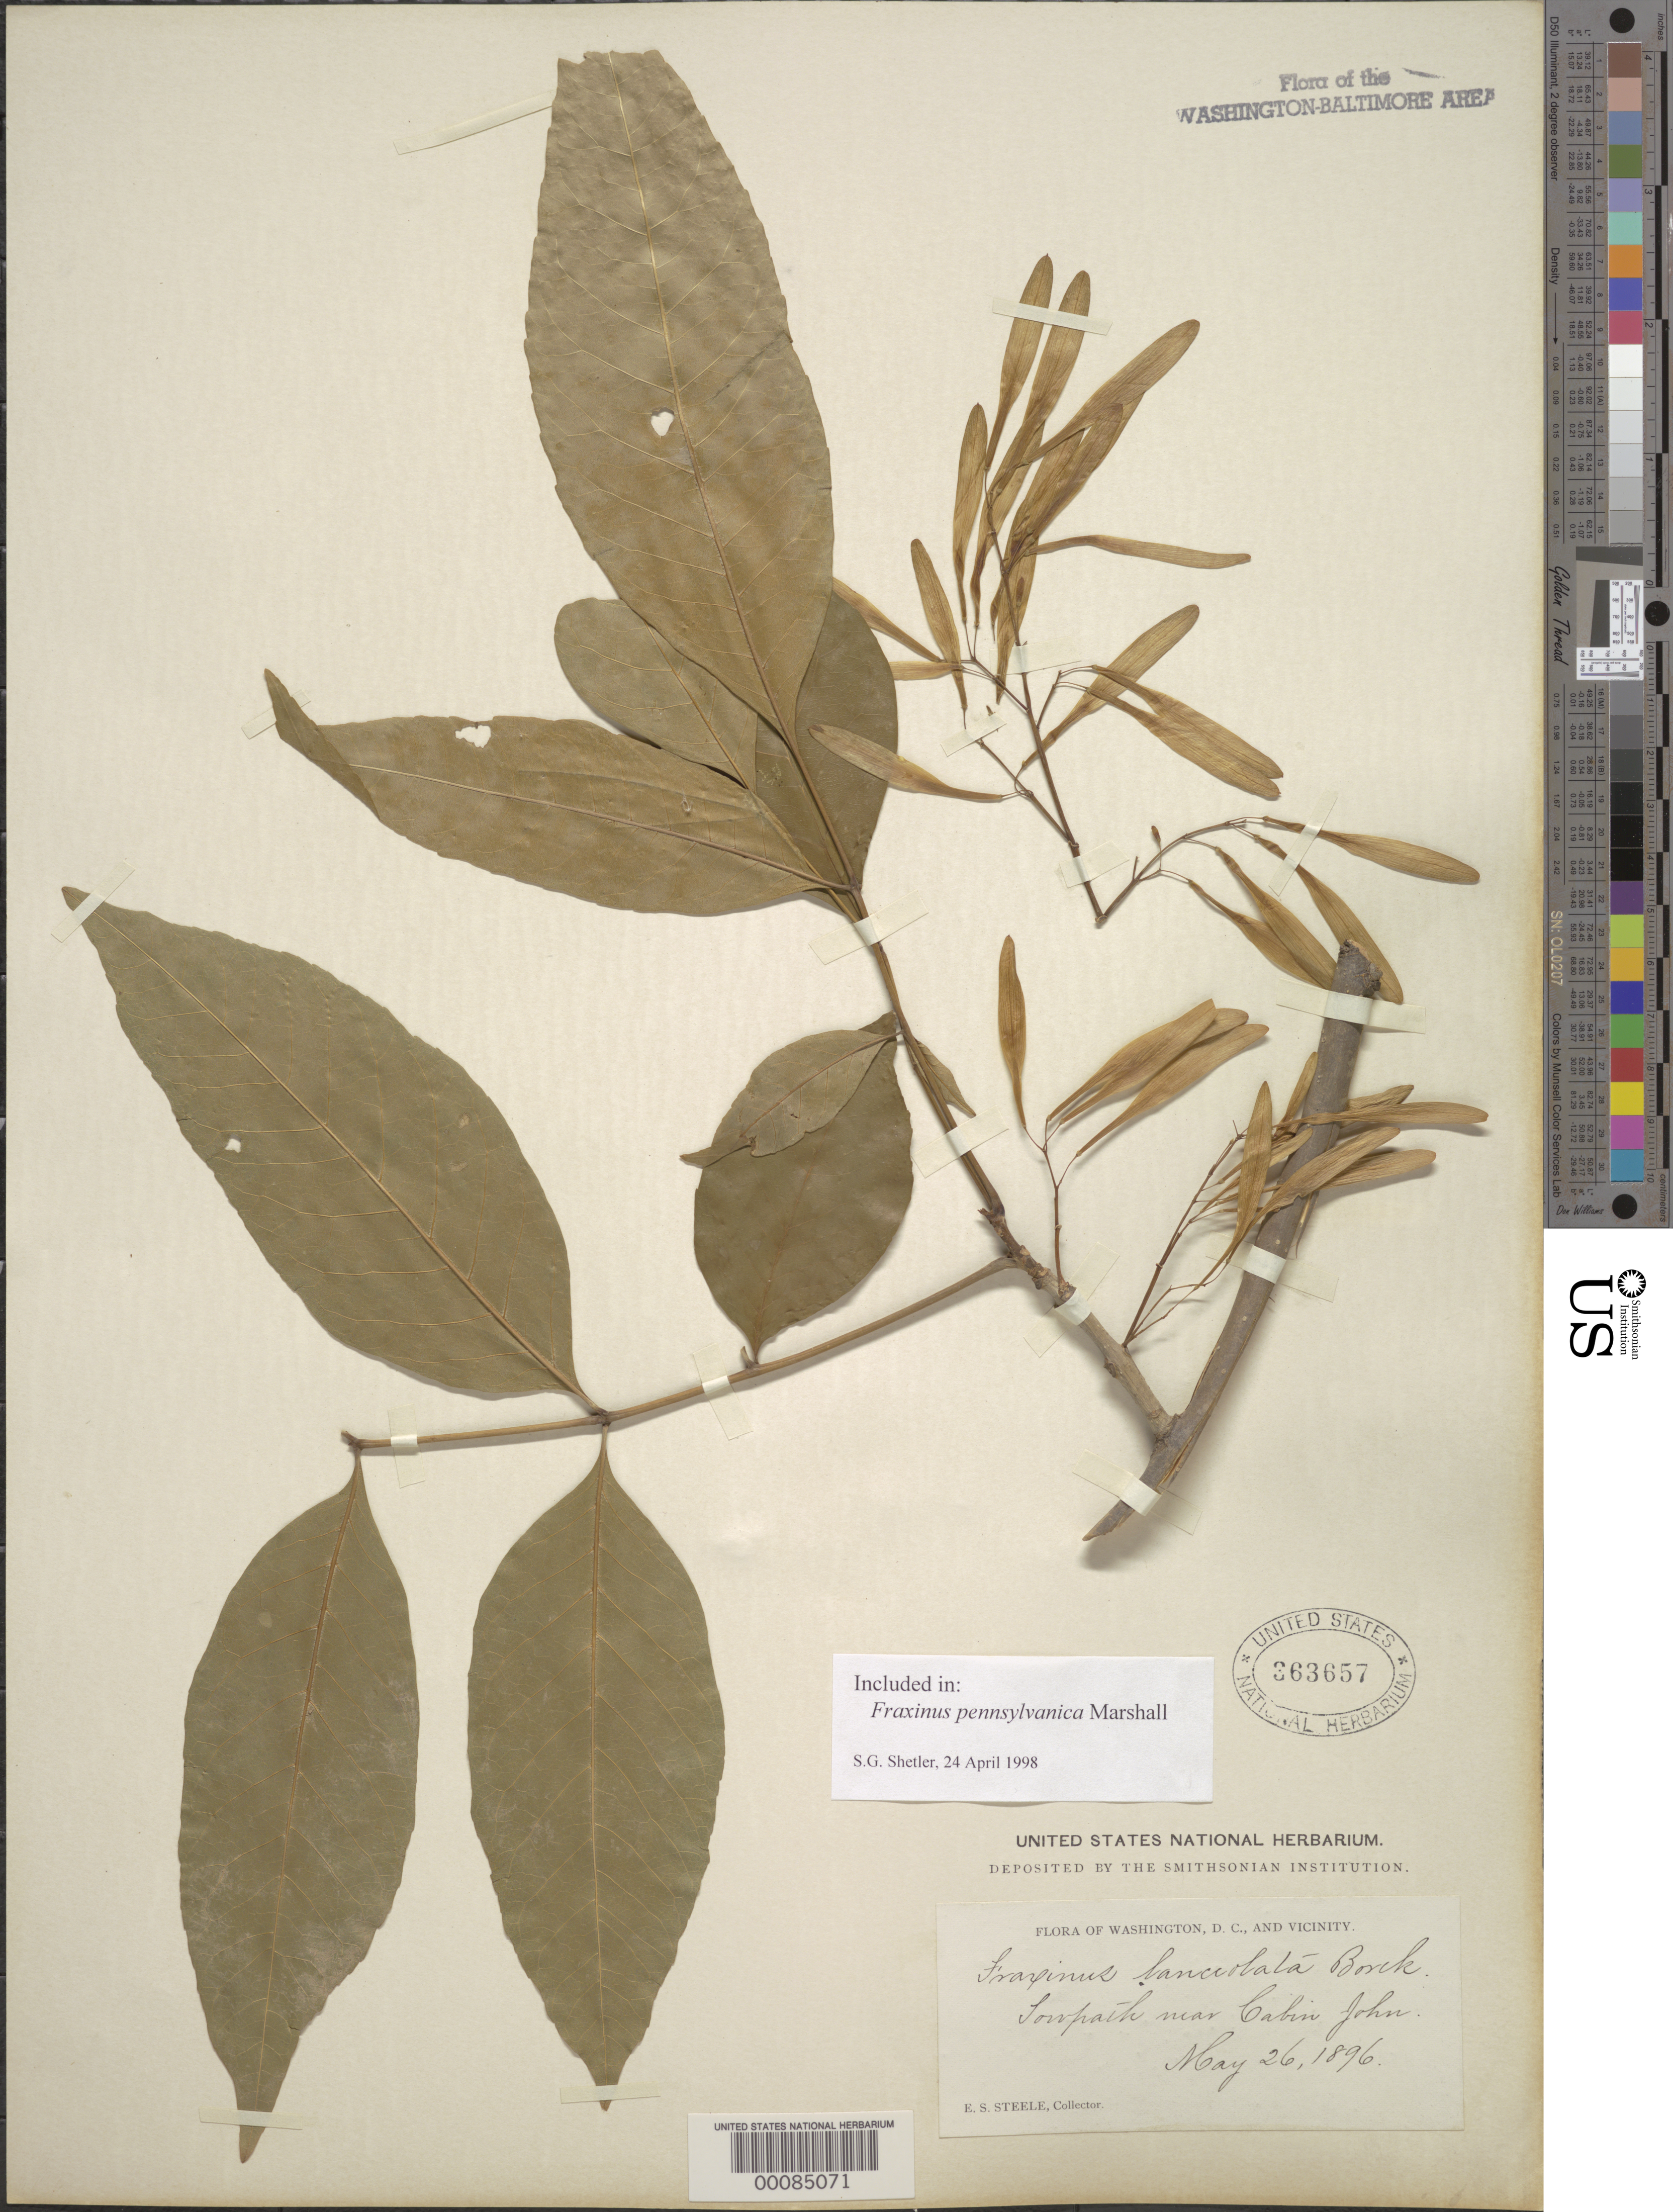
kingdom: Plantae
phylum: Tracheophyta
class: Magnoliopsida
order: Lamiales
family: Oleaceae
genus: Fraxinus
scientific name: Fraxinus pennsylvanica var. subintegerrima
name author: Marshall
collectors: E. Steele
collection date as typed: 26 May 1896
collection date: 1896-05-26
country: United States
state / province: Maryland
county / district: Montgomery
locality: Near Cabin John, on Towpath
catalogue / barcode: US 363657